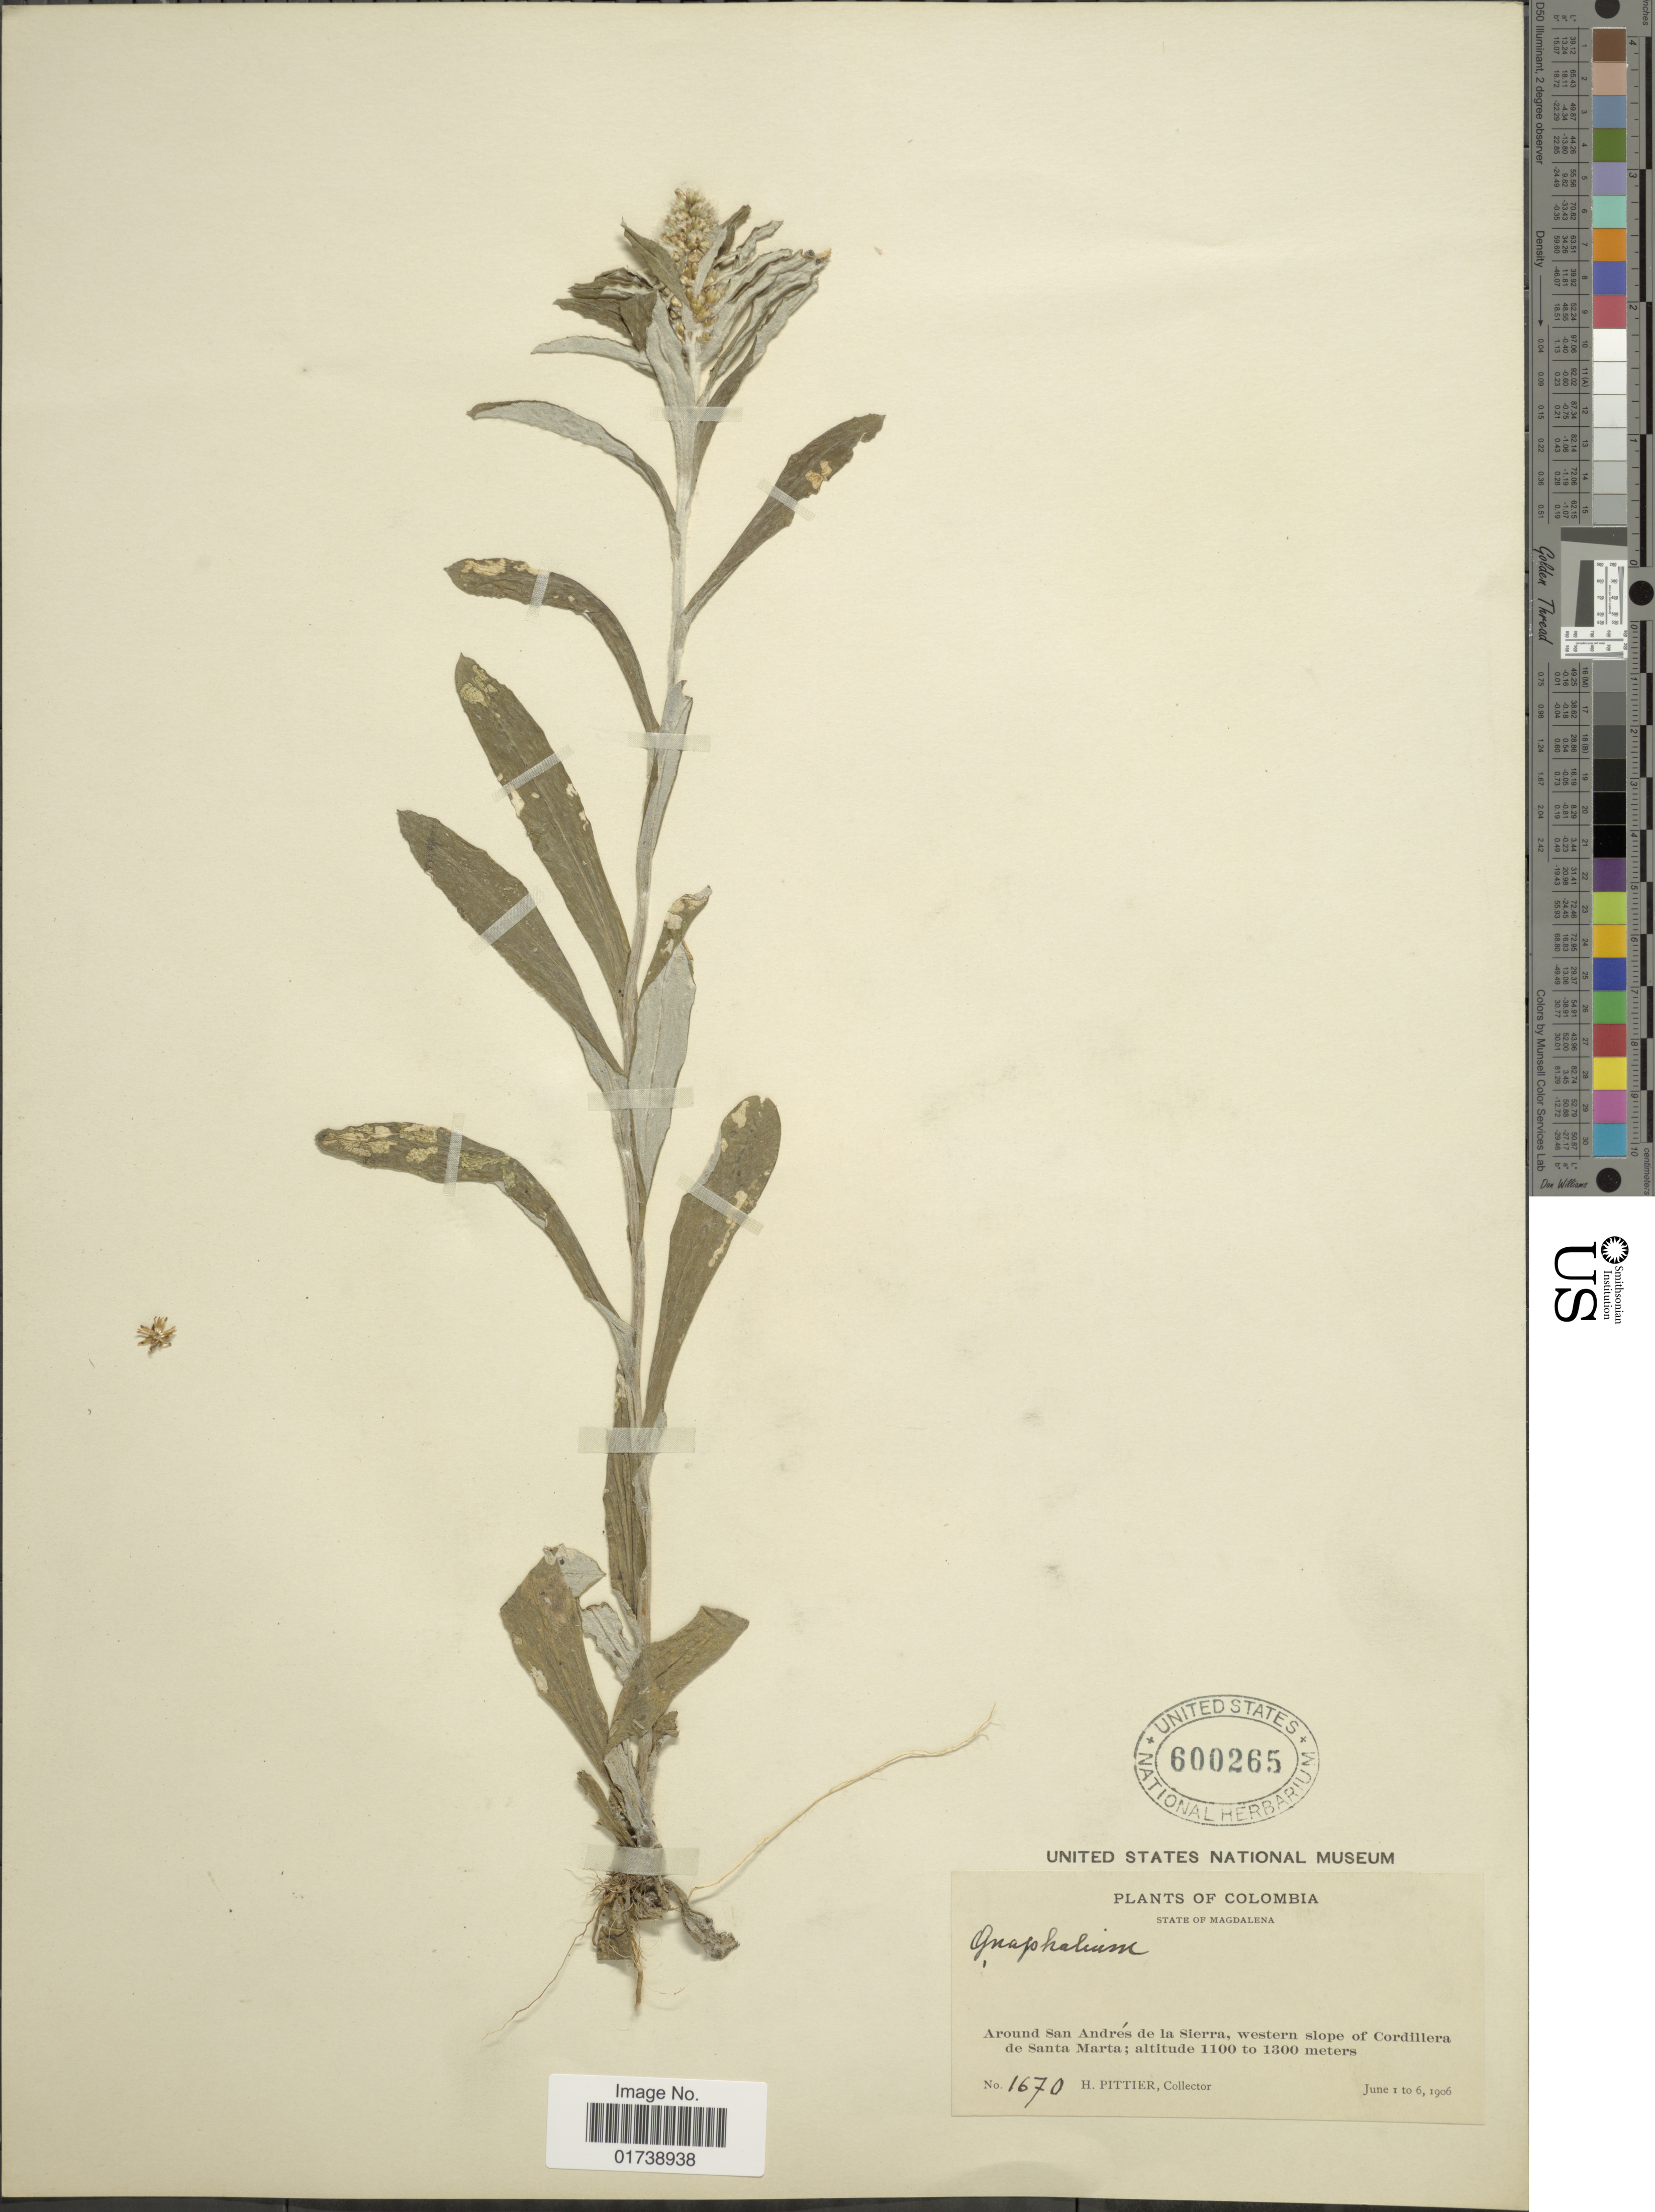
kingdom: Plantae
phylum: Tracheophyta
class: Magnoliopsida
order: Asterales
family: Asteraceae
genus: Gamochaeta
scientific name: Gamochaeta sp.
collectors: H. F. Pittier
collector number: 1670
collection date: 1906-06-01/1906-06-06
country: Colombia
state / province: Magdalena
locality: Around San Andres de la Sierra, western slope of Cordillera de Santa Marta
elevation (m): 1100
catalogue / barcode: US 600265